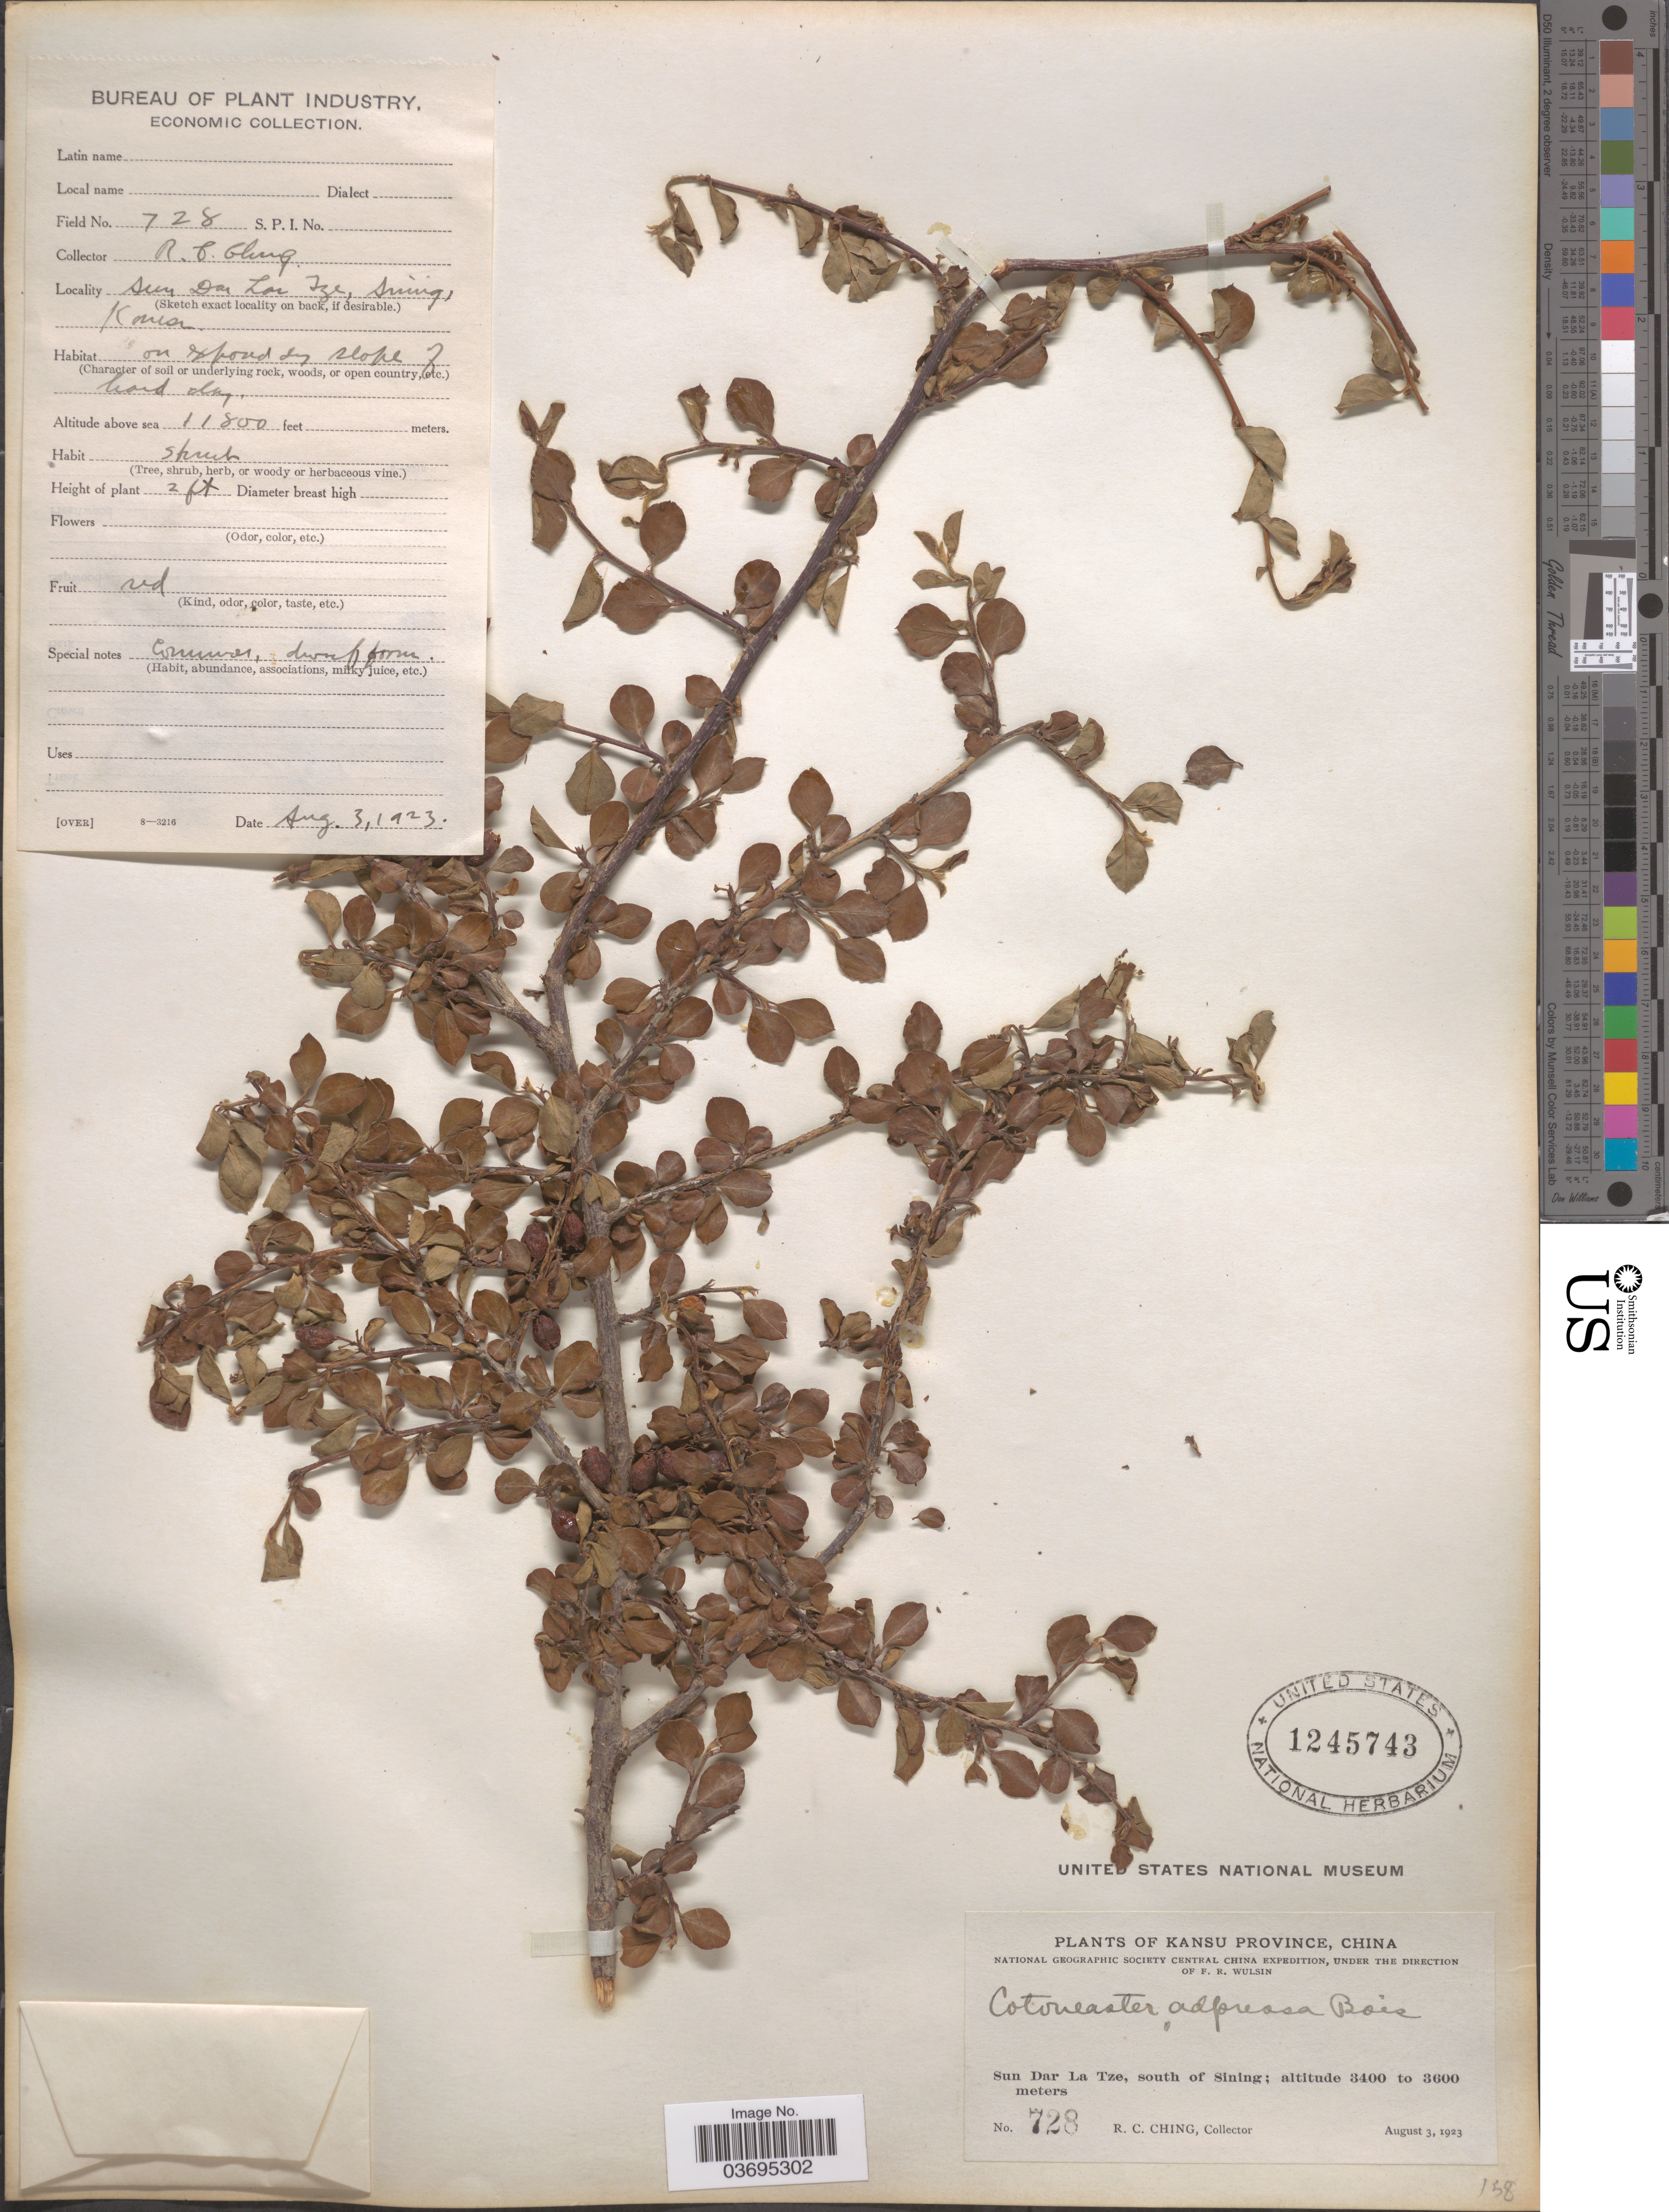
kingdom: Plantae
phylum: Tracheophyta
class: Magnoliopsida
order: Rosales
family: Rosaceae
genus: Cotoneaster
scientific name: Cotoneaster adpressus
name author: Bois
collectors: R. C. Ching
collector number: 728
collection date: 1923-08-03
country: China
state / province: Gansu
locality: Kansu Province. Sun Dar La Tze, south of Sining. Sining.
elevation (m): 3597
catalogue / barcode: US 1245743